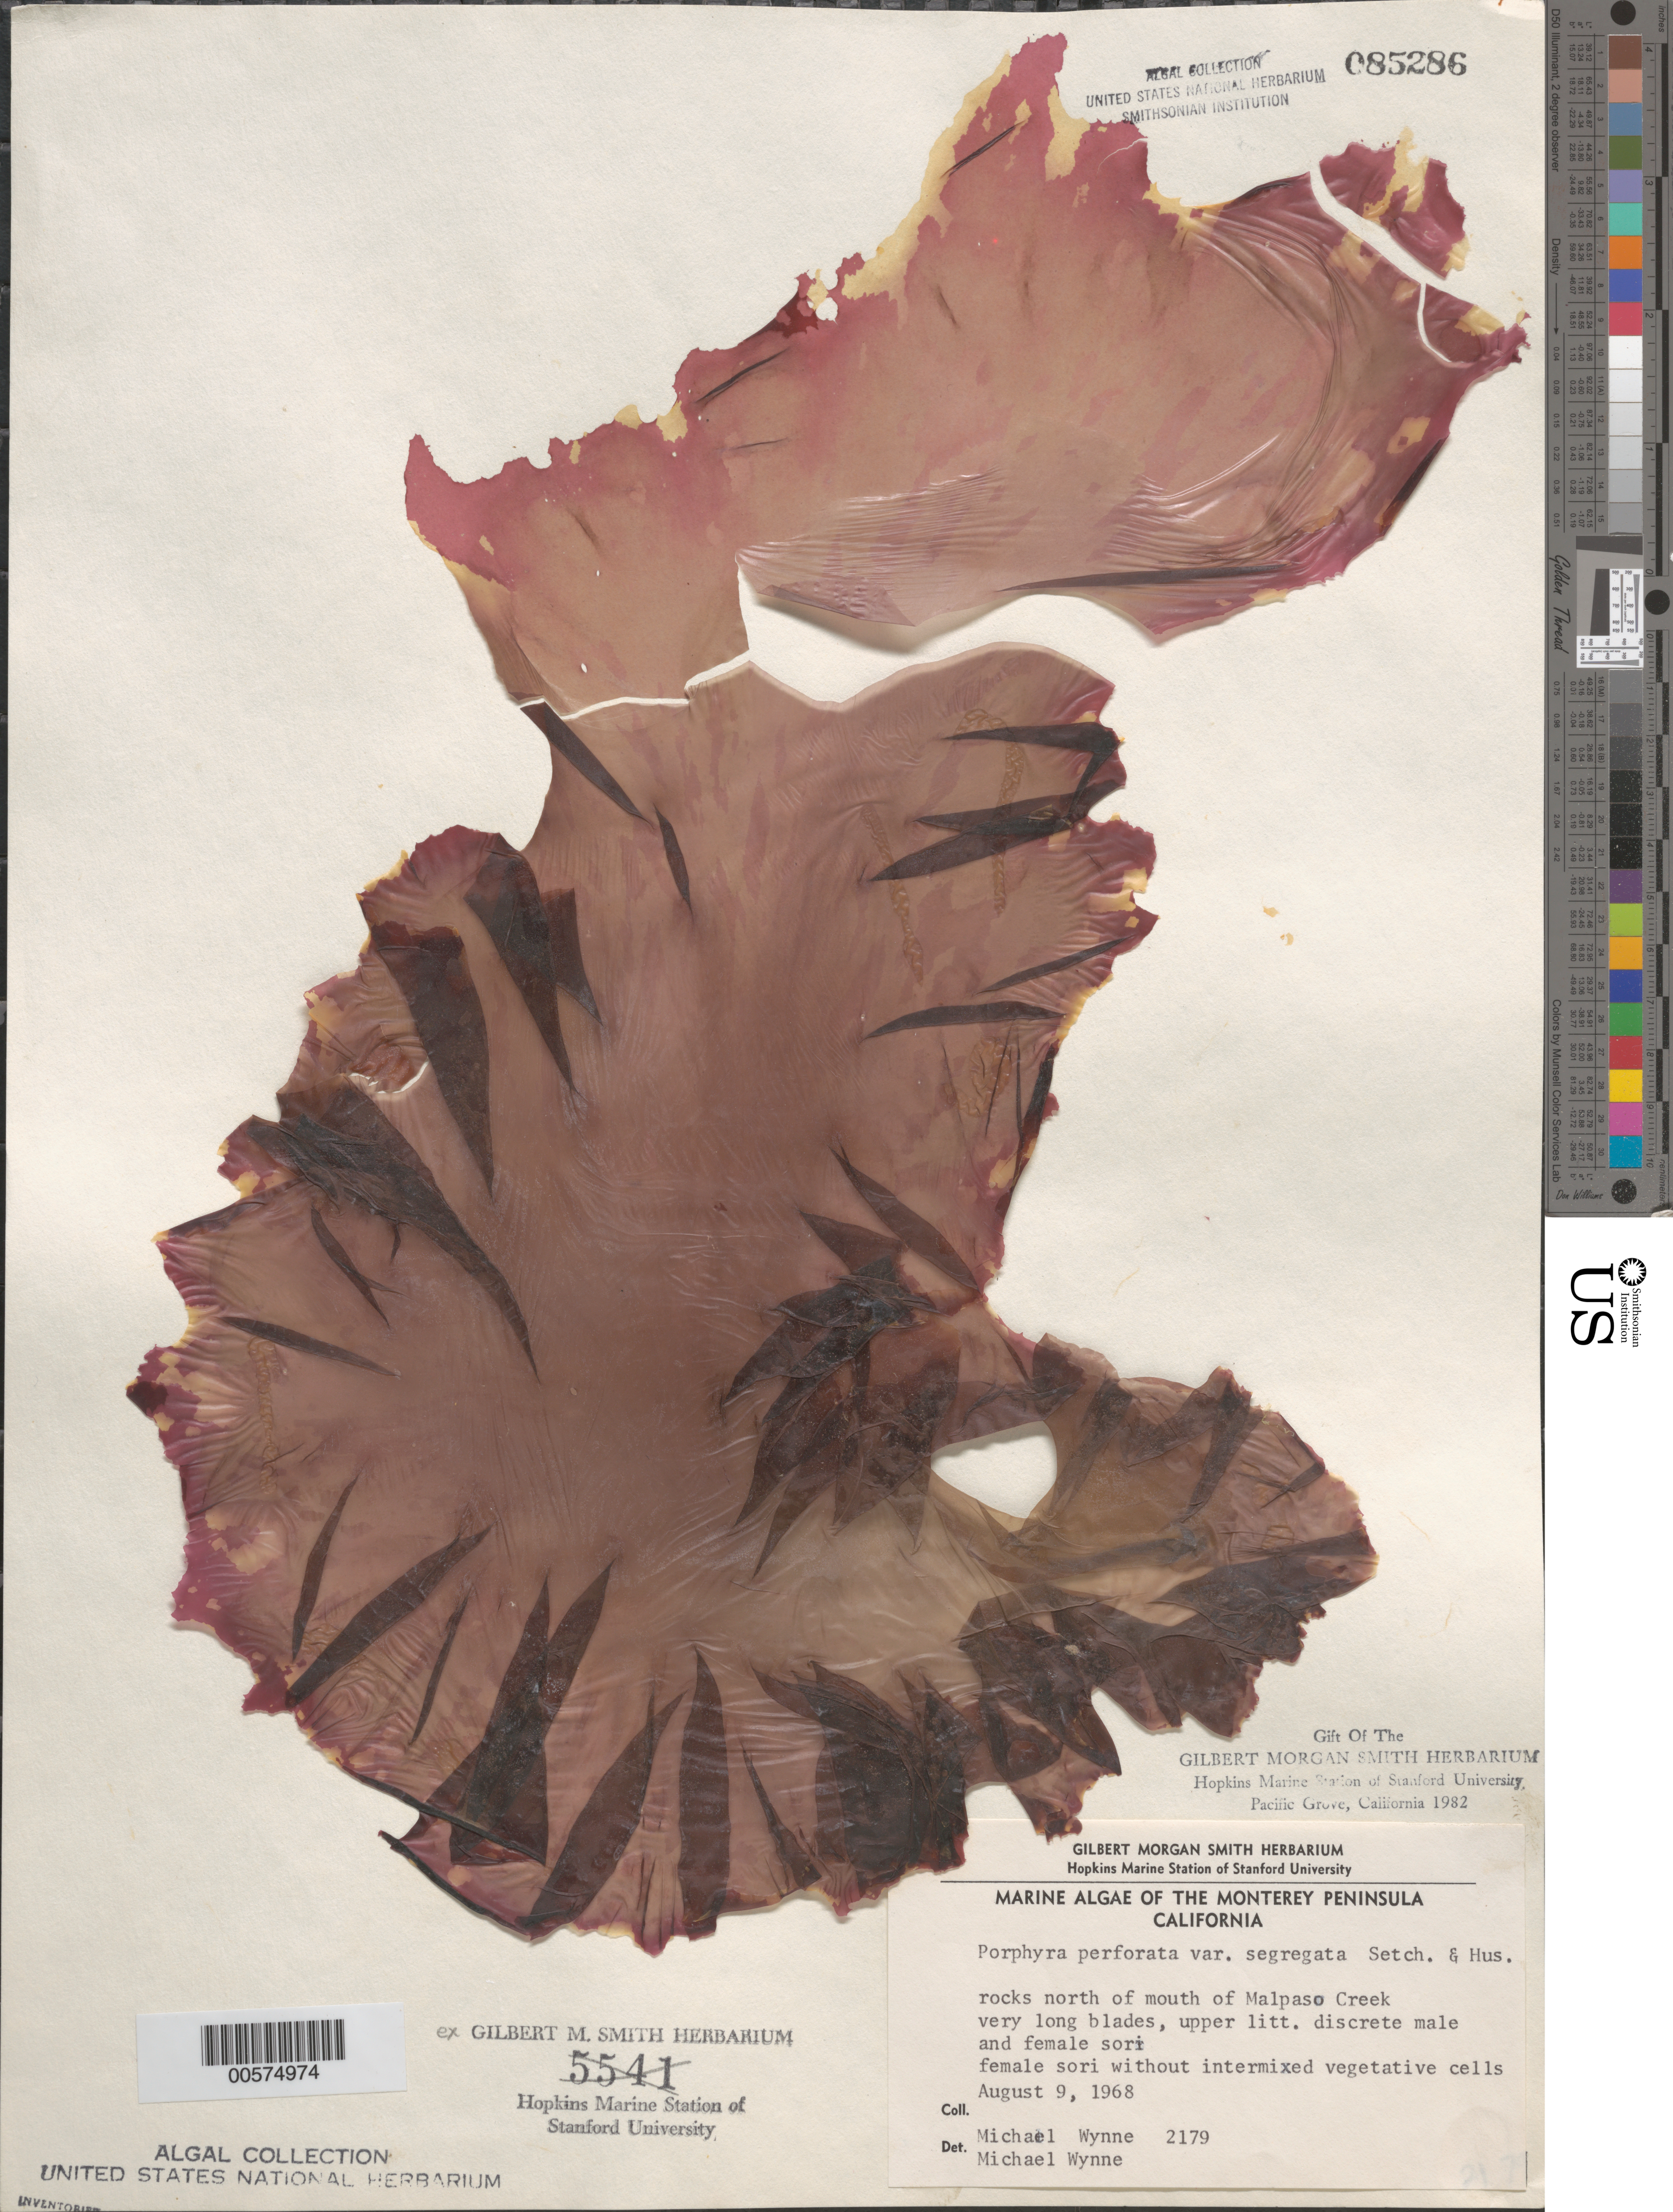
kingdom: Plantae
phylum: Rhodophyta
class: Bangiophyceae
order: Bangiales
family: Bangiaceae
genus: Pyropia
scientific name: Pyropia perforata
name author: (J. Agardh) S.C. Lindstrom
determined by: Algae name updating Project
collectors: M.J. Wynne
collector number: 2179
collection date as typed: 09 Aug 1968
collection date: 1968-08-09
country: United States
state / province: California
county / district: Monterey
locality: North of Malpaso Creek mouth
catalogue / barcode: US 85286